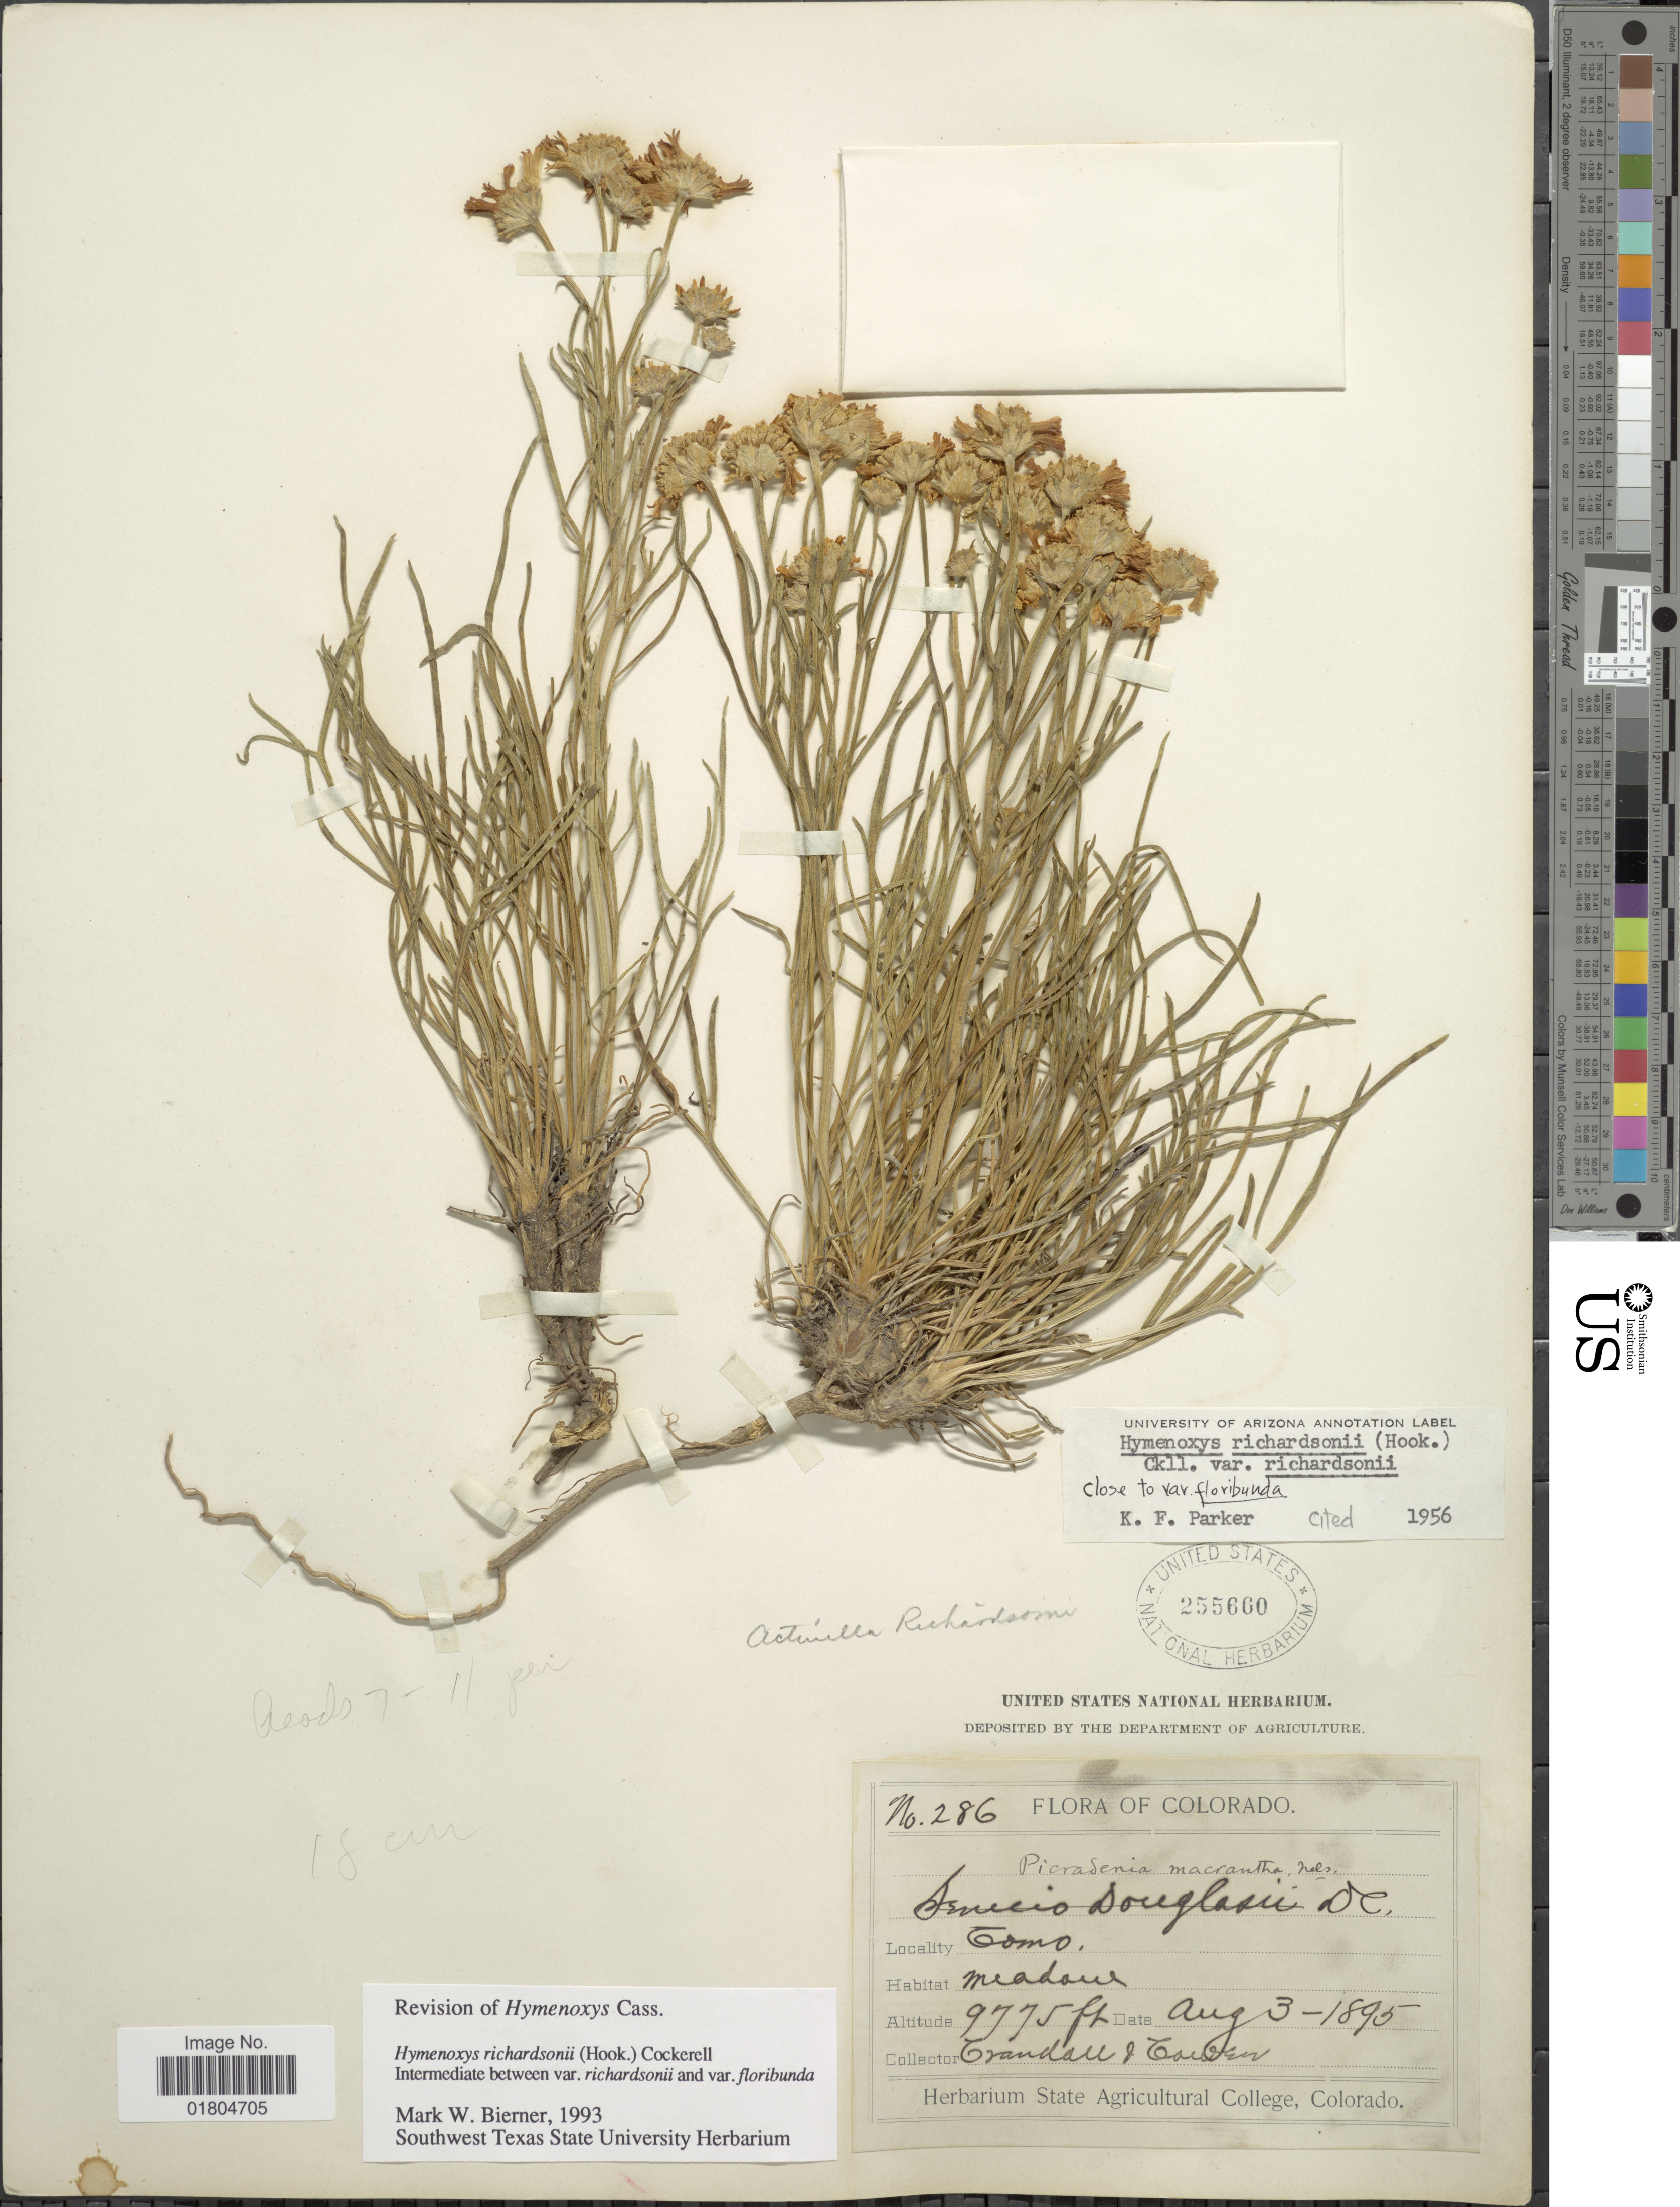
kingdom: Plantae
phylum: Tracheophyta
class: Magnoliopsida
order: Asterales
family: Asteraceae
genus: Hymenoxys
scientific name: Hymenoxys richardsonii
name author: (Hook.) Cockerell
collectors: -. Crandall & -. Cowen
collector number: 286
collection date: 1895-08-03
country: United States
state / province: Colorado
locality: Como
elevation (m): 2979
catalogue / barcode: US 255660